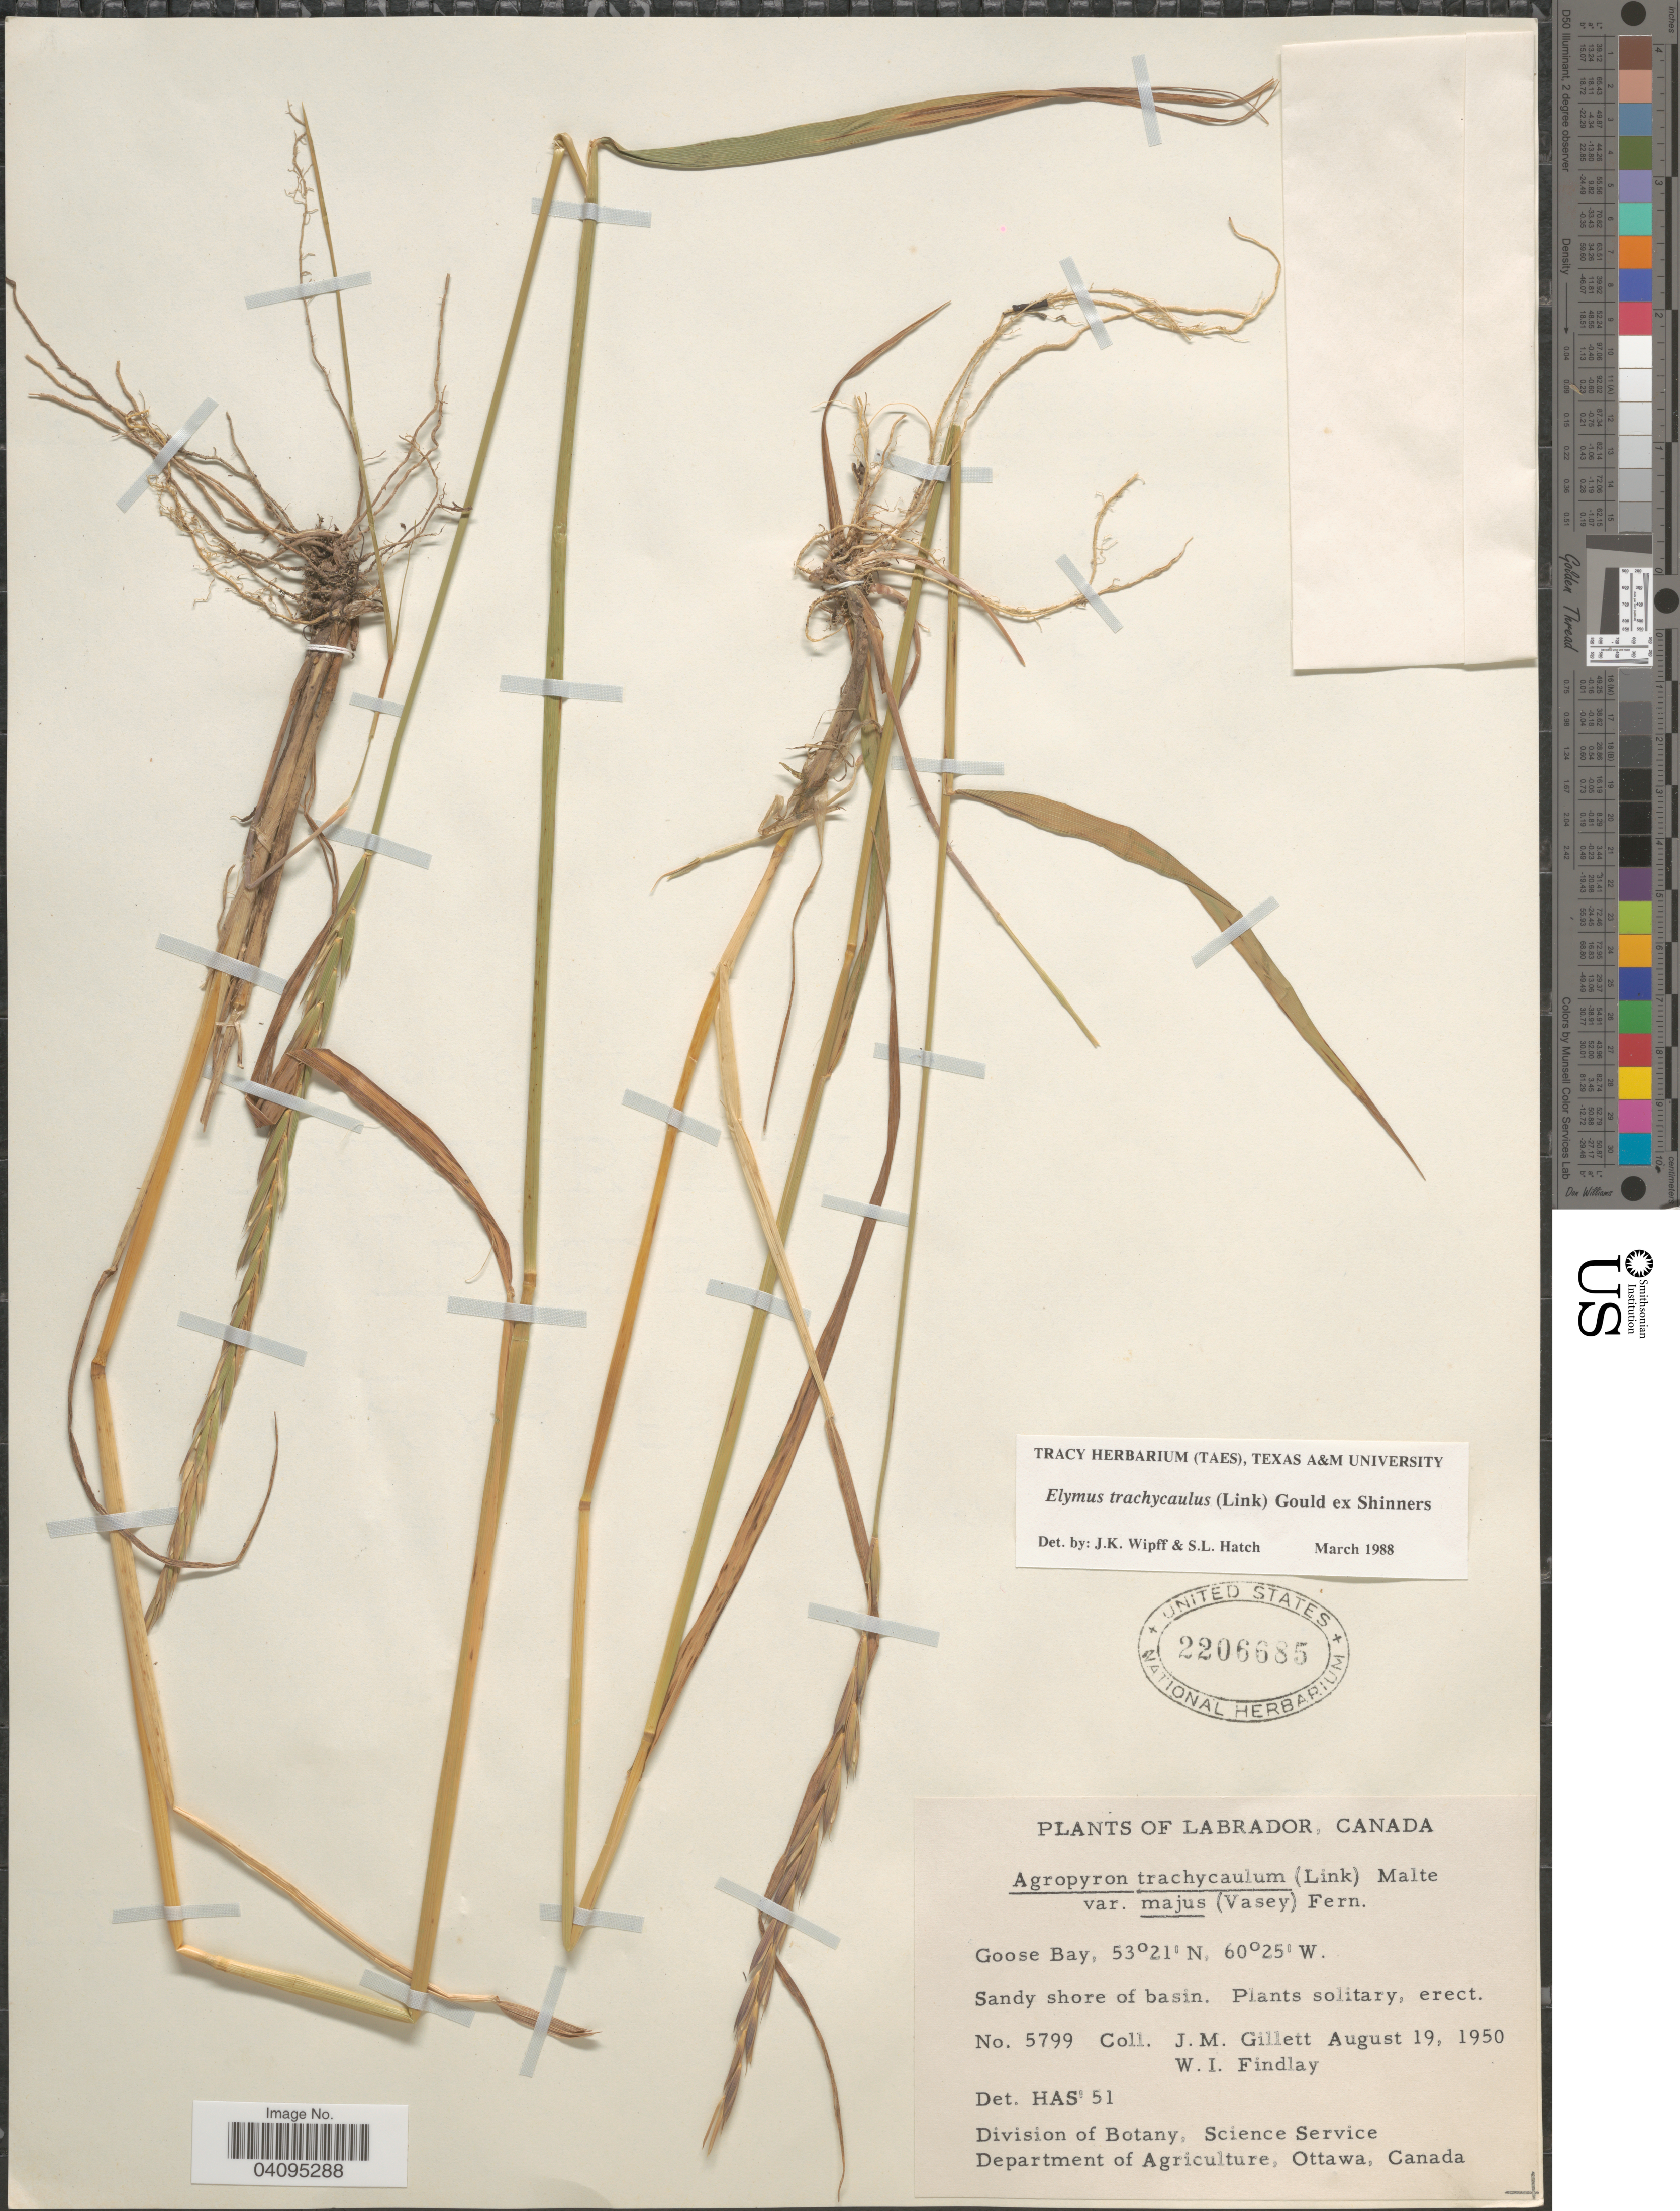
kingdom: Plantae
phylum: Tracheophyta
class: Liliopsida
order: Poales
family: Poaceae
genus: Elymus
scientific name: Elymus trachycaulus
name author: (Link) Gould ex Shinners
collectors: J. M. Gillett & W. Findlay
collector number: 5799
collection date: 1950-08-19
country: Canada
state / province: Newfoundland and Labrador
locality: Labrador. Goose Bay.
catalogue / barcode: US 2206685